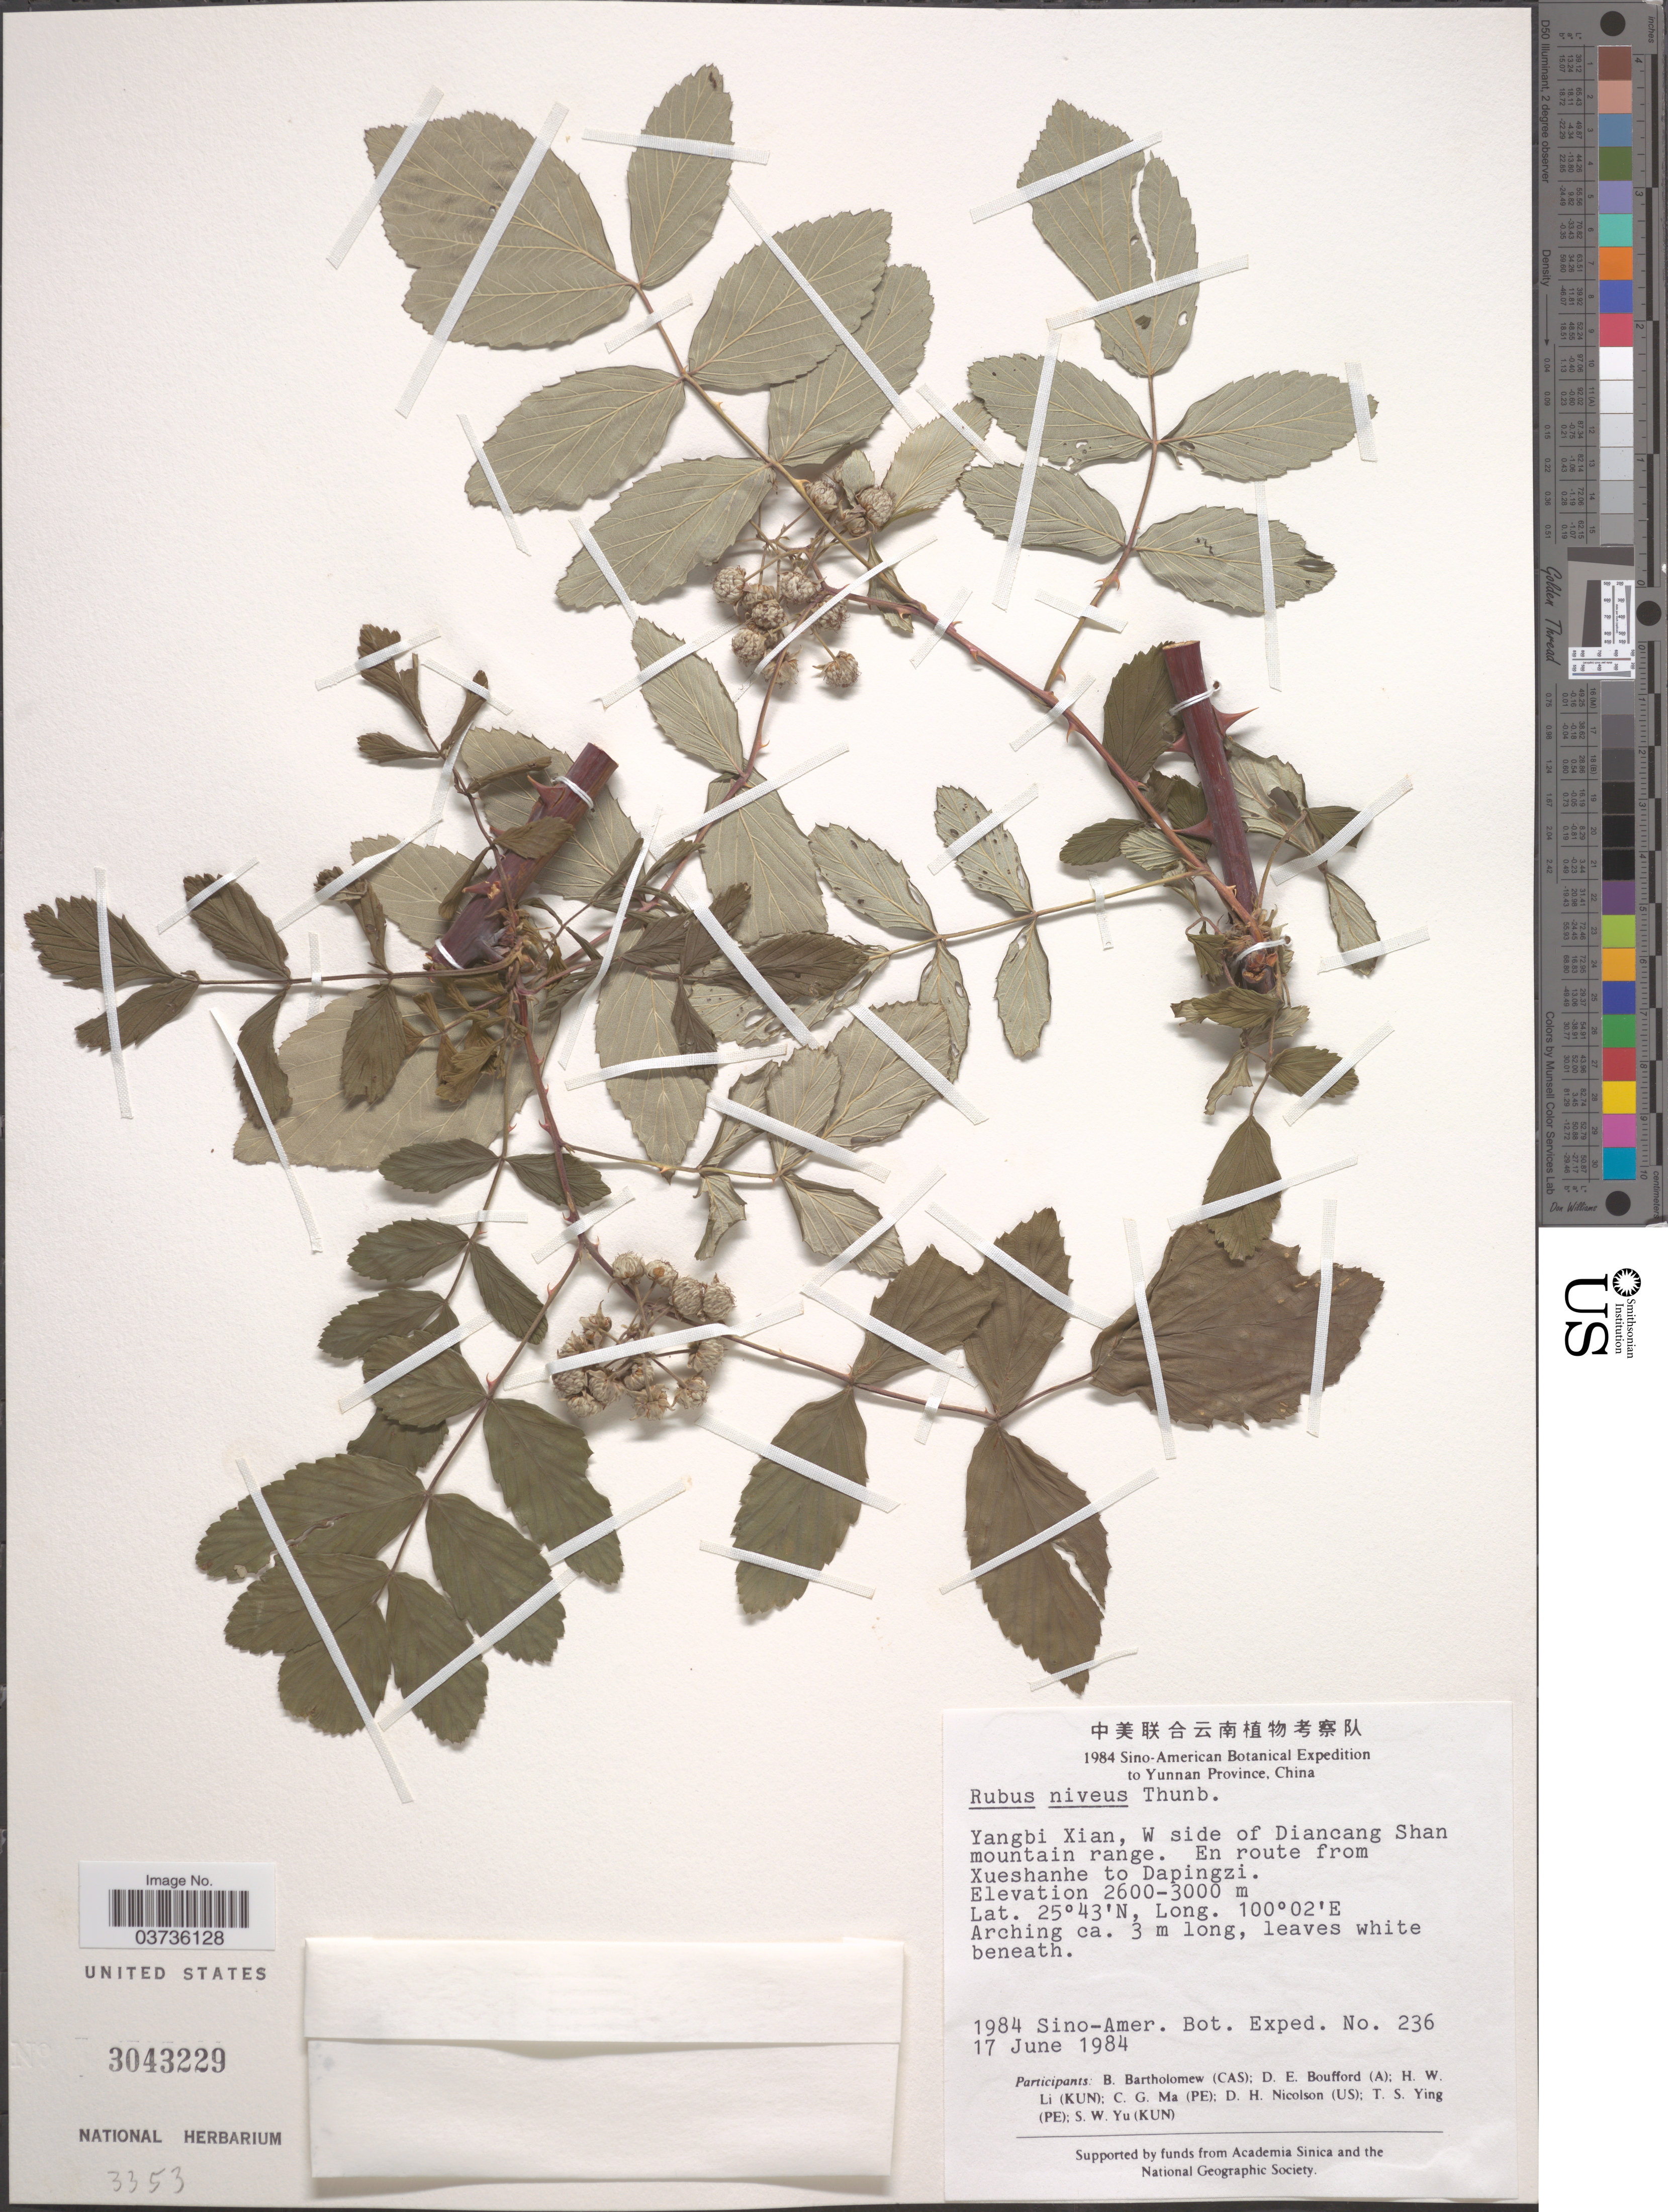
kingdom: Plantae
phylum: Tracheophyta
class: Magnoliopsida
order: Rosales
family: Rosaceae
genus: Rubus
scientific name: Rubus niveus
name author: Thunb.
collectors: B. Bartholomew, D. E. Boufford, H. W. Li, C. Ma & et al.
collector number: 236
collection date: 1984-06-17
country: China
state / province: Yunnan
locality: Yangbi Xian, W side of Diancang Shan mountain range. En route from Xueshanhe to Dapingzi.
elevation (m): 2600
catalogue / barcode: US 3043229